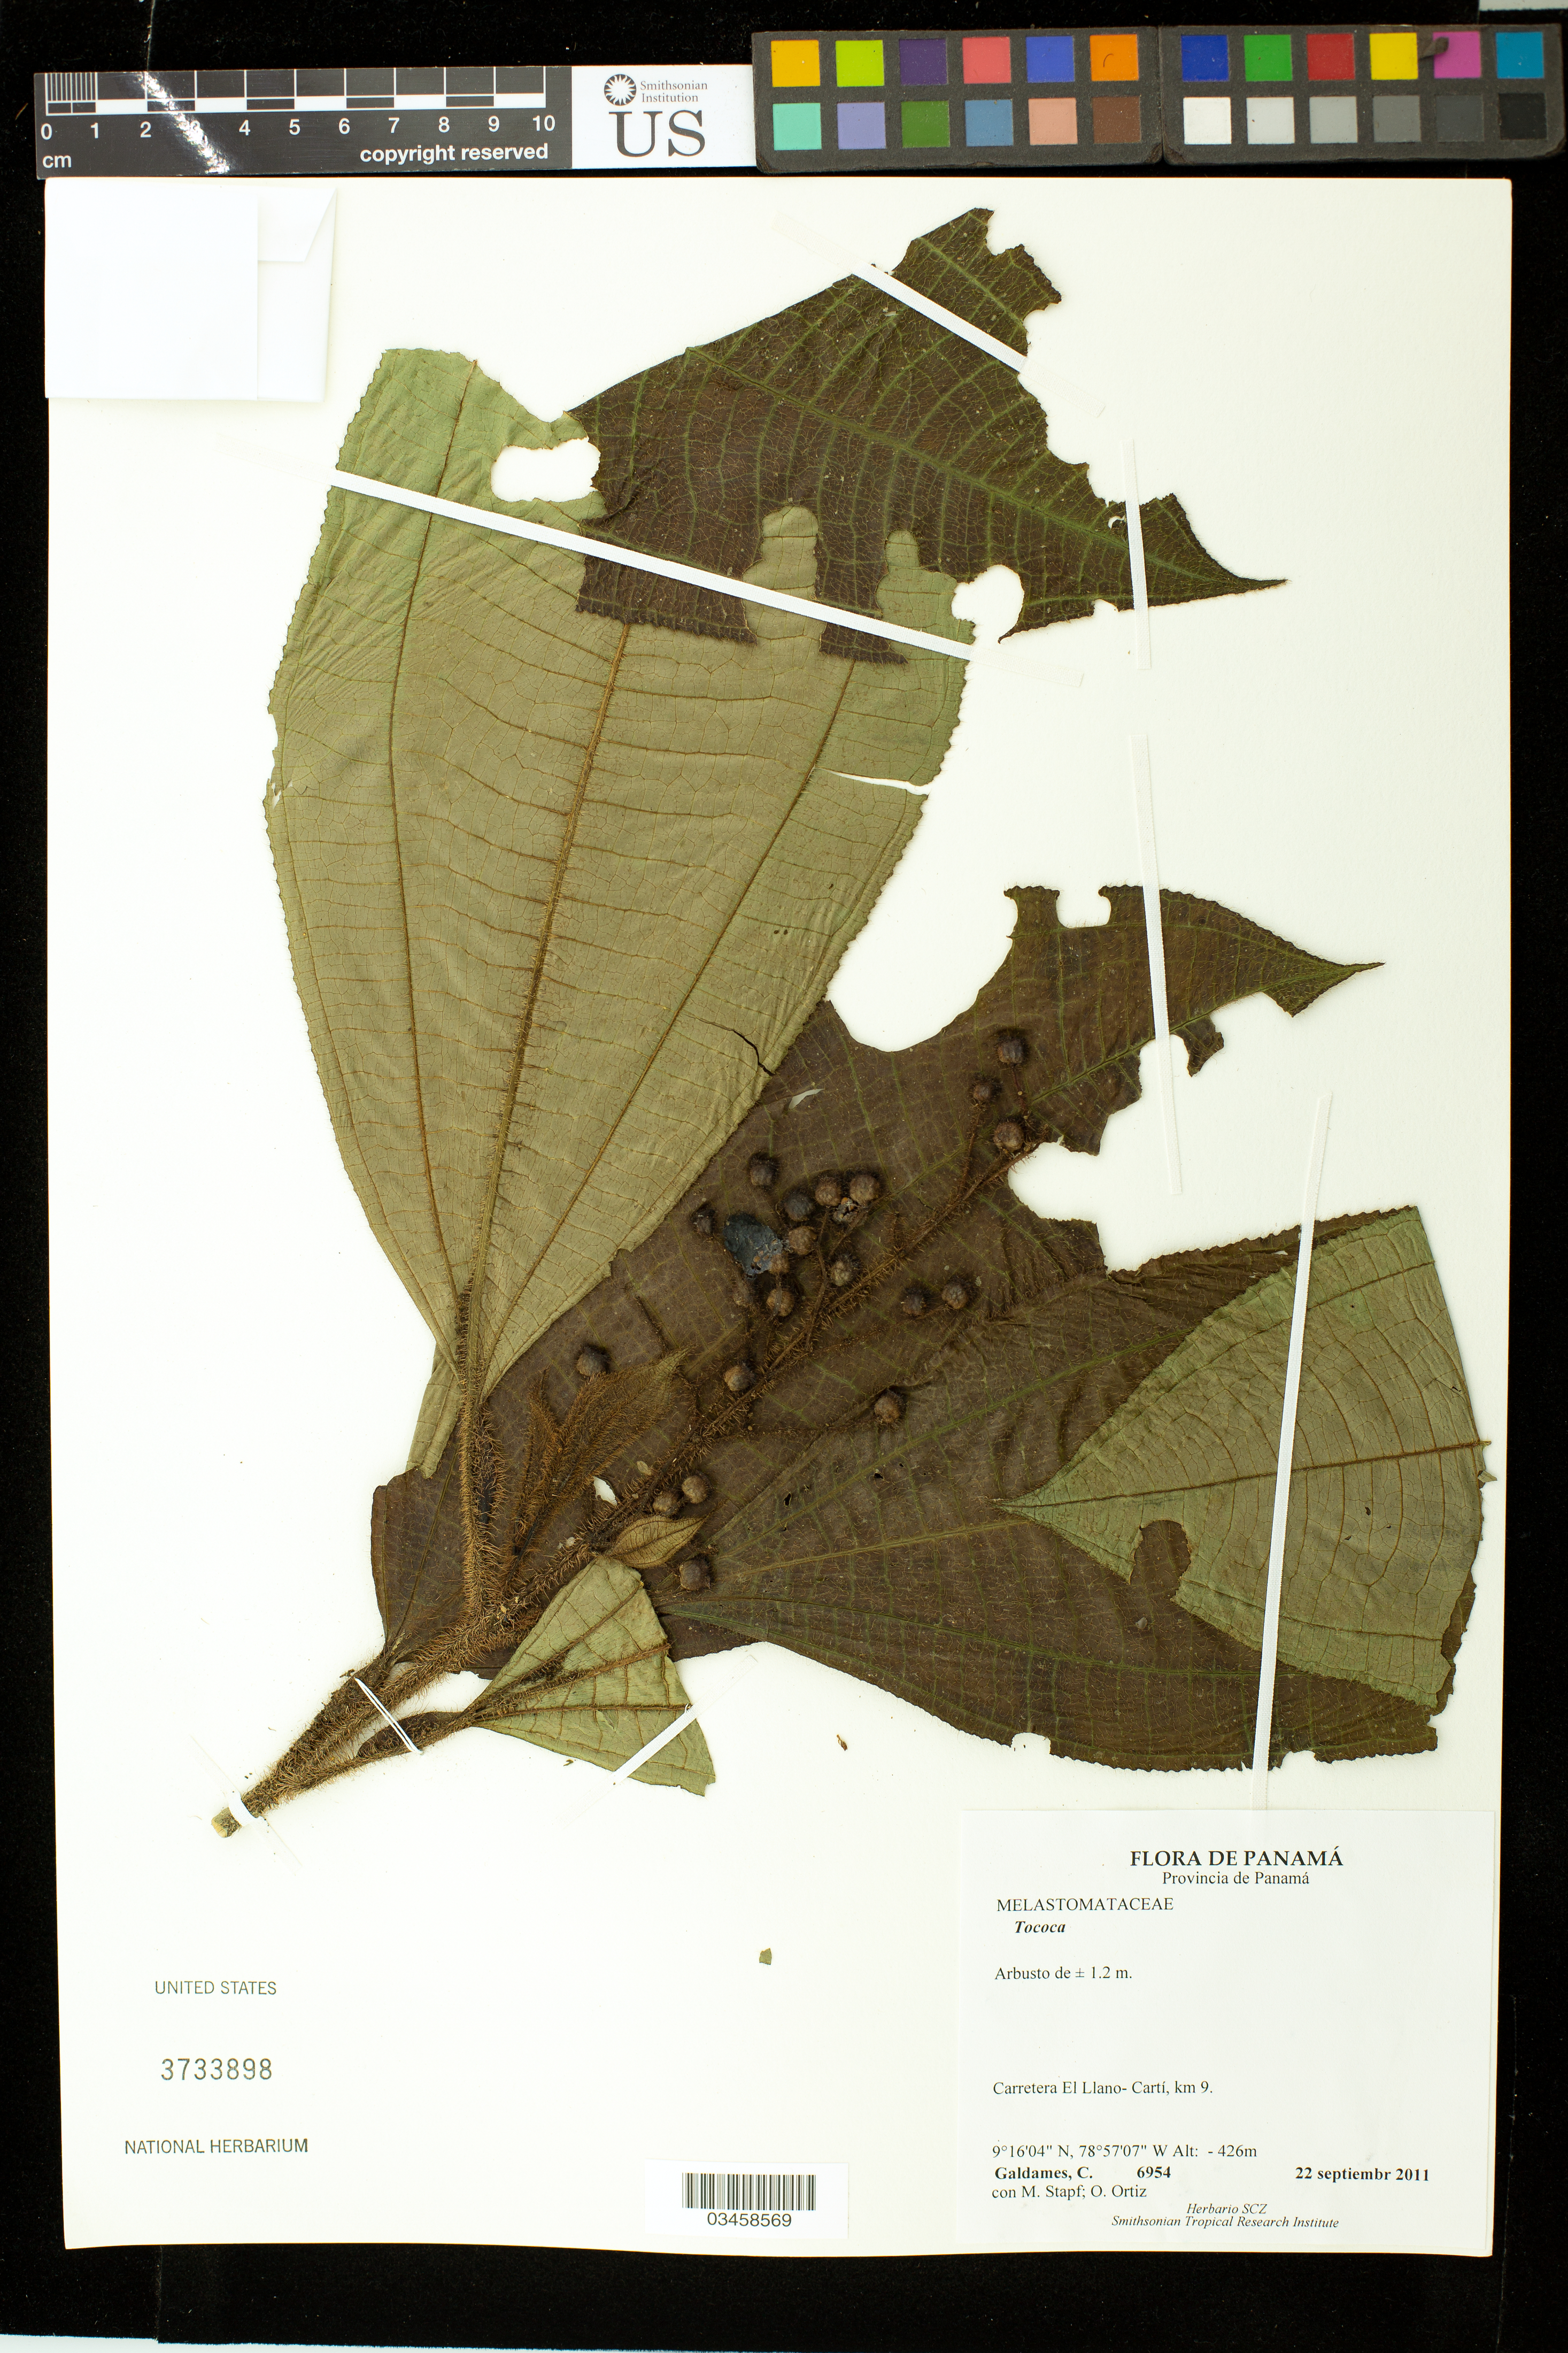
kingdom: Plantae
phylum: Tracheophyta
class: Magnoliopsida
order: Myrtales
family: Melastomataceae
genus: Tococa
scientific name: Tococa sp.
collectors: C. Galdames, M. Stapf & O. O. Ortiz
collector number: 6954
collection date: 2011-09-22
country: Panama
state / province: Panamá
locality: Carretera El Llano- Cartí, km 9.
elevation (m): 426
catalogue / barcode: US 3733898